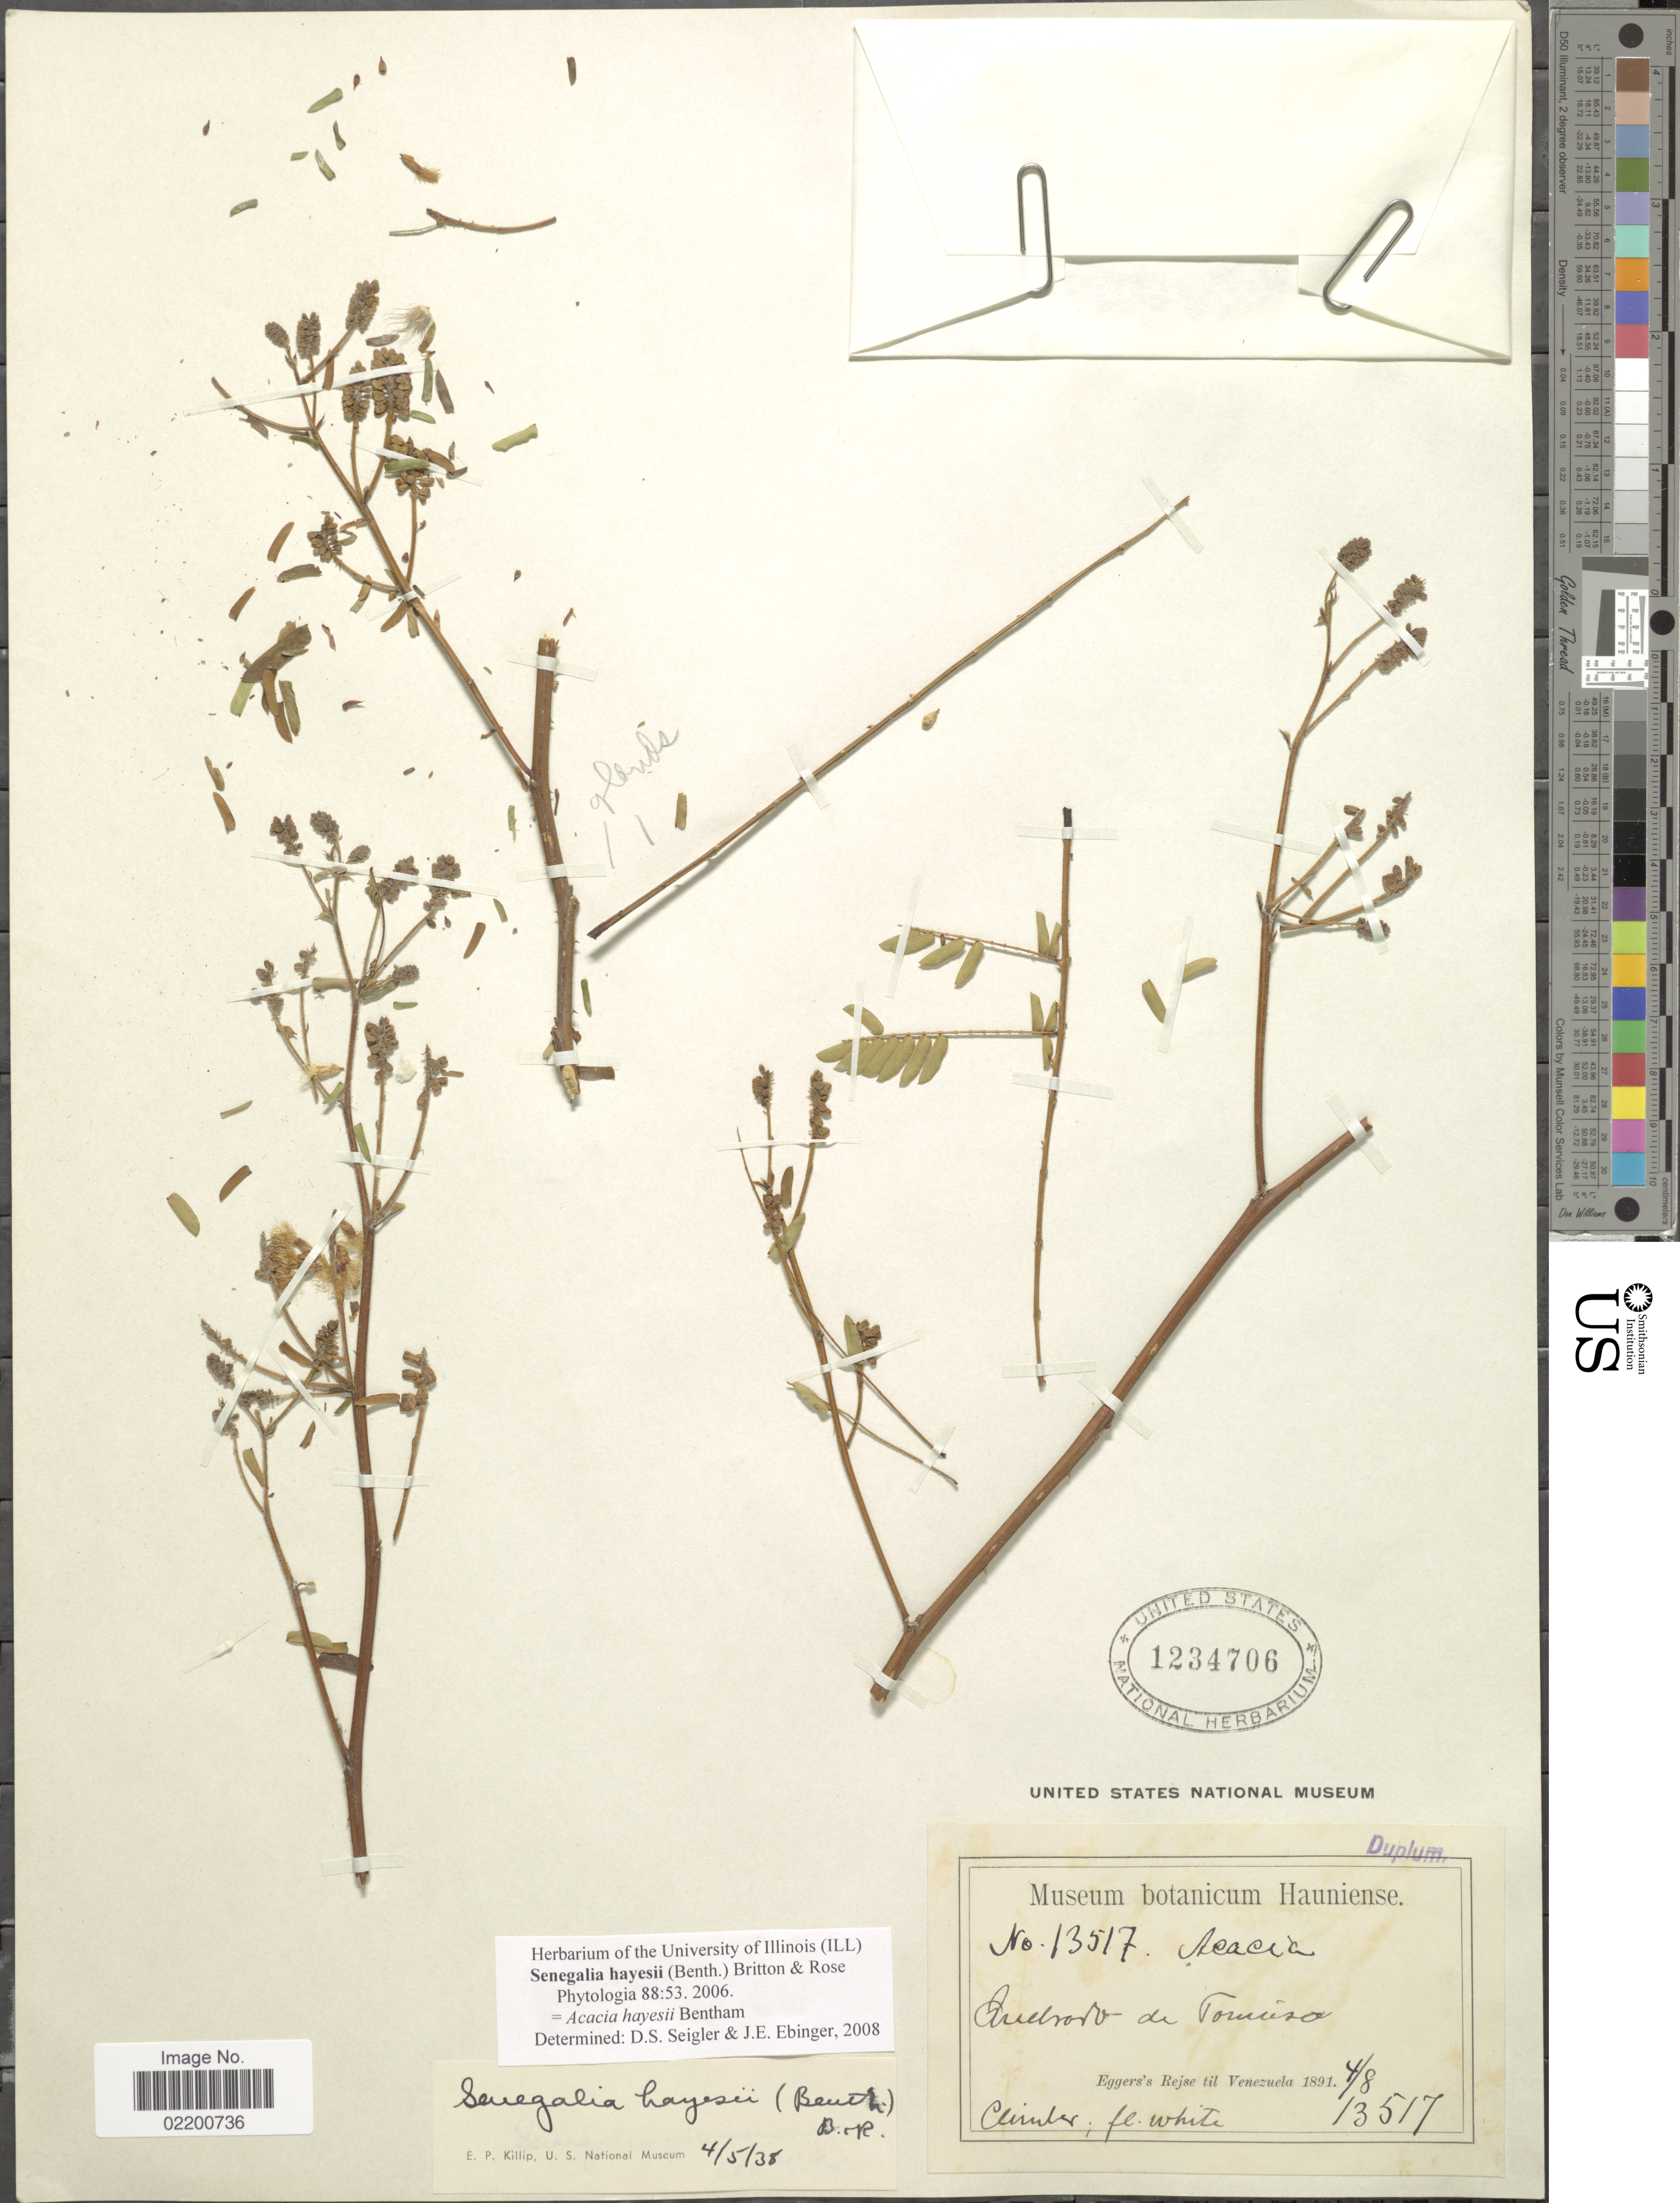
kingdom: Plantae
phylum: Tracheophyta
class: Magnoliopsida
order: Fabales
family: Fabaceae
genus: Senegalia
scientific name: Senegalia hayesii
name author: (Benth.) Britton & Rose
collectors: -. Eggers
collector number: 13517/517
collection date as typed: Transcribed d/m/y: 4/5/38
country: Venezuela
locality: Quebrada de Tourisma [interpreted], Eggers's Rejse til Venezuela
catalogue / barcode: US 1234706